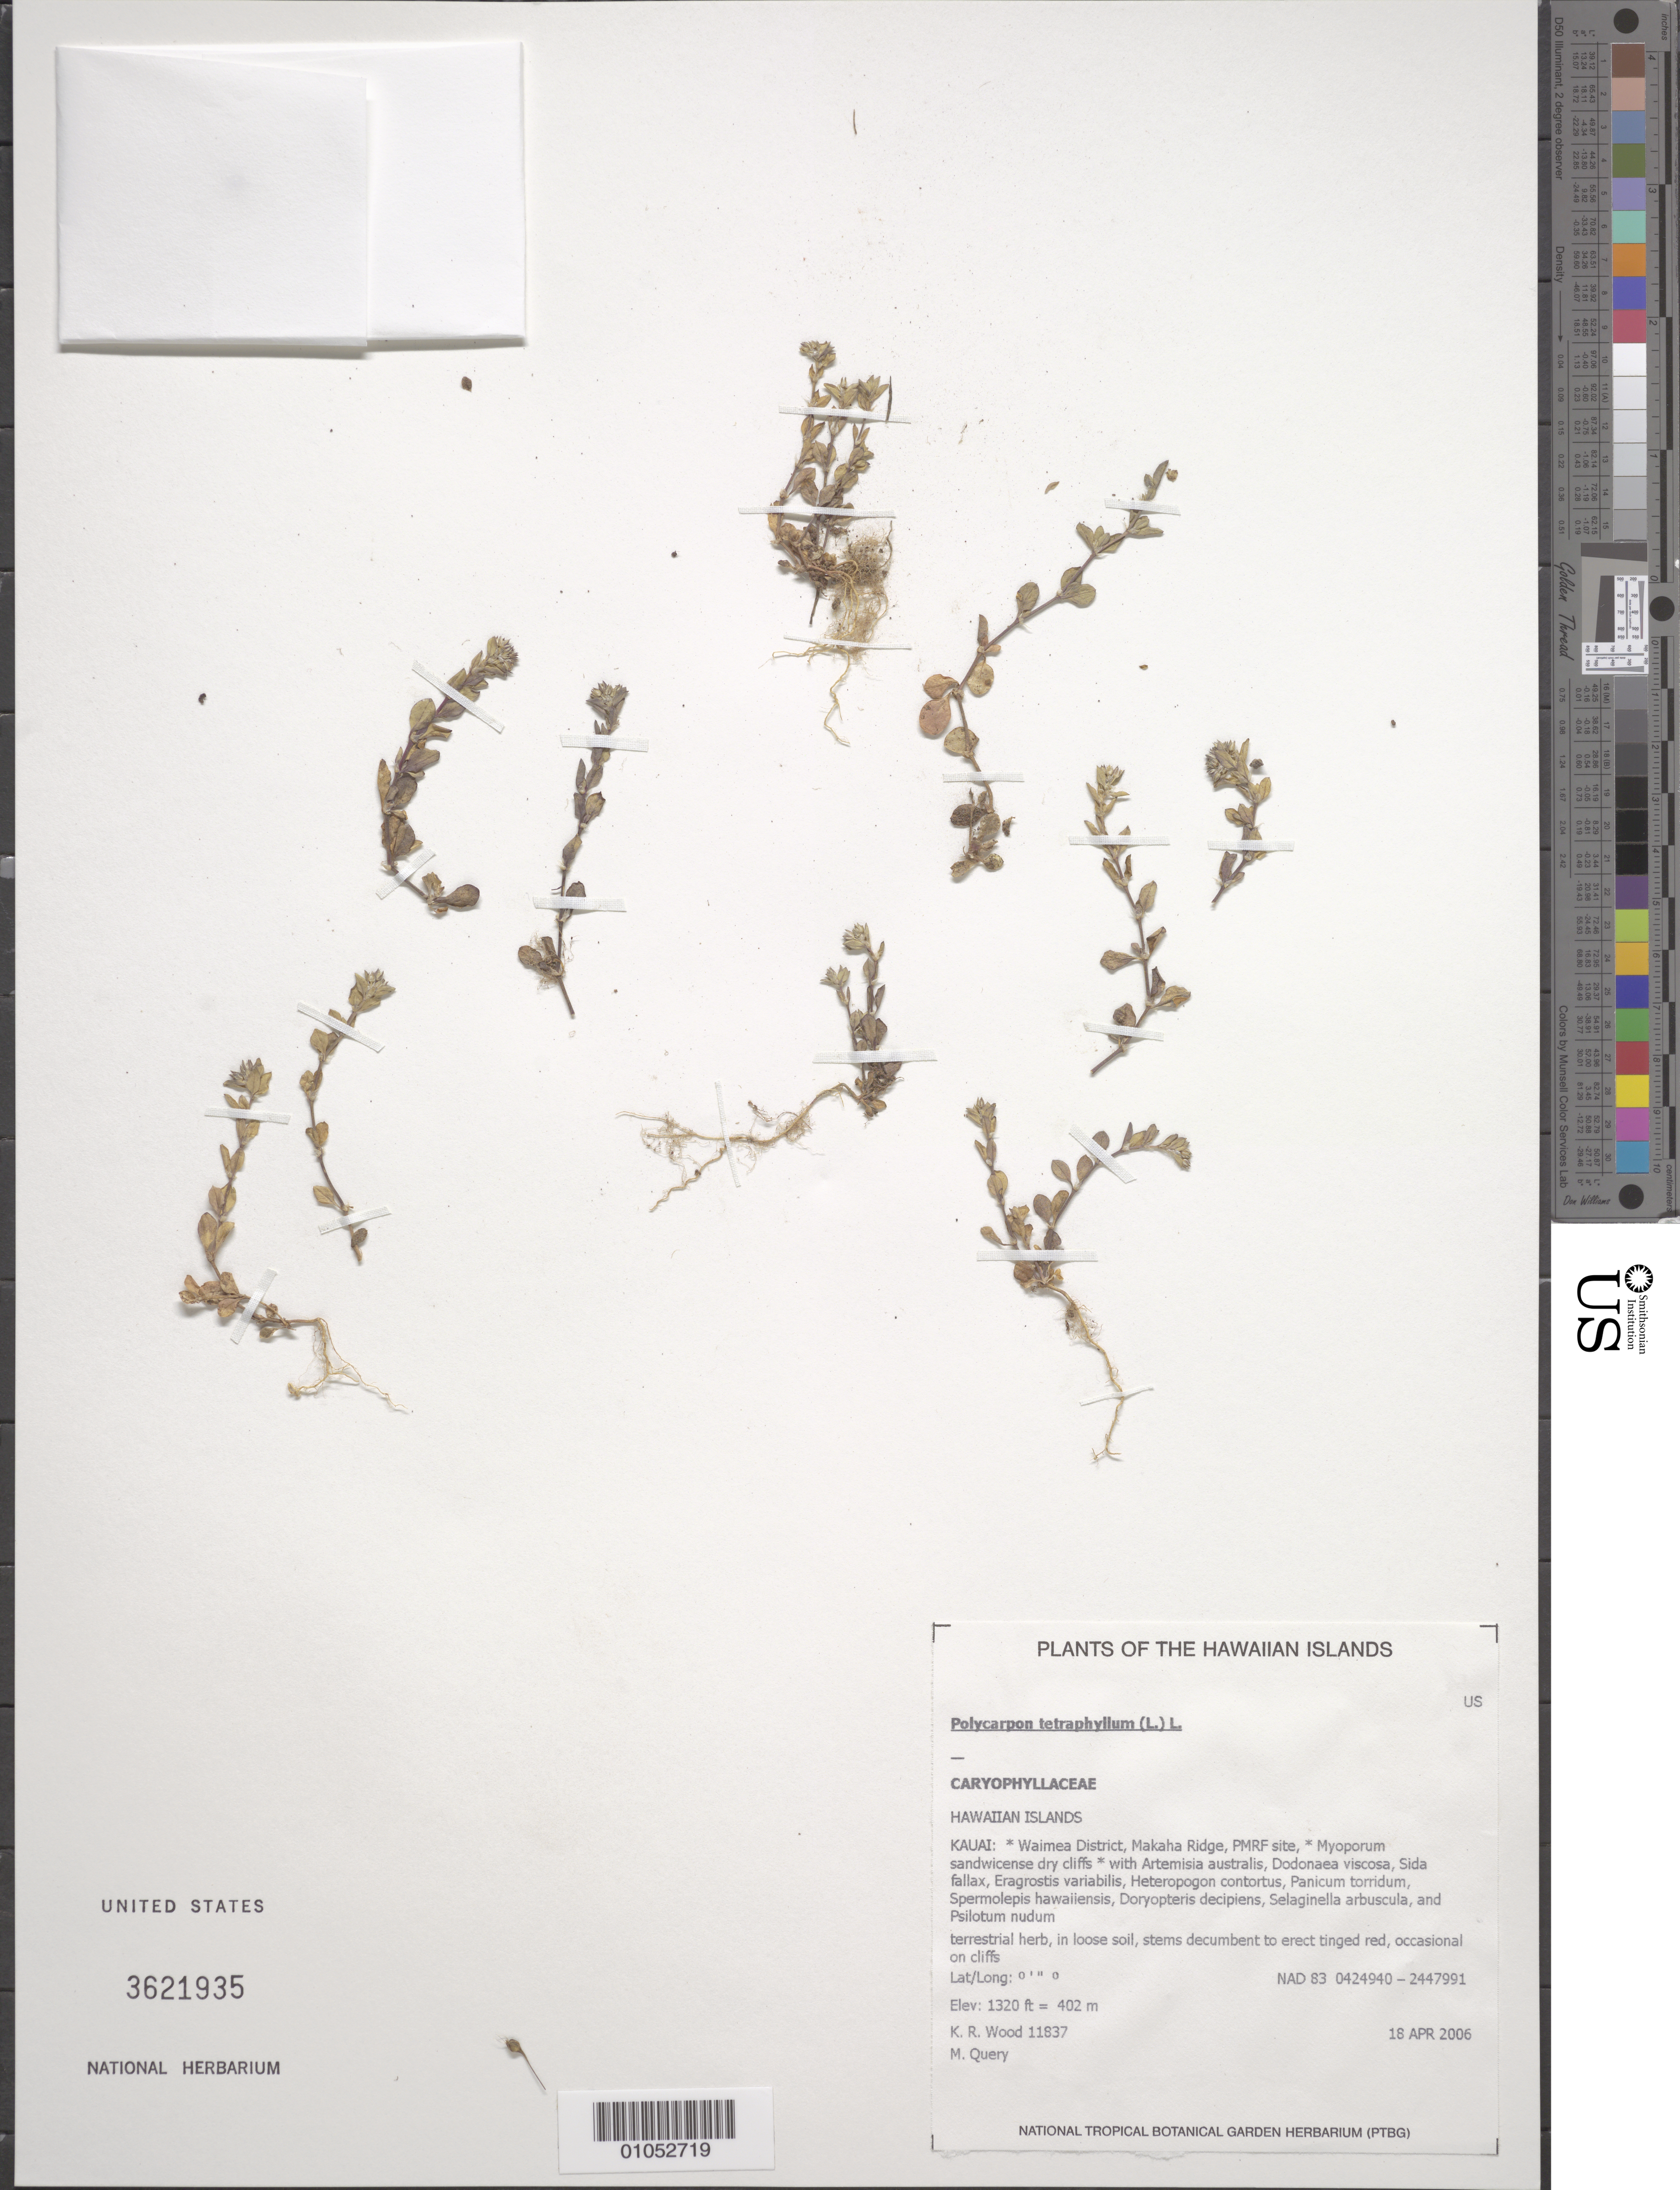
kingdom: Plantae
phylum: Tracheophyta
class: Magnoliopsida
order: Caryophyllales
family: Caryophyllaceae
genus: Polycarpon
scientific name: Polycarpon tetraphyllum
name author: (L.) L.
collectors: K. R. Wood & M. Query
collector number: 11837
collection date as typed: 18 Apr 2006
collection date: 2006-04-18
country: United States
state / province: Hawaii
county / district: Kauai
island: Kaua'i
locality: Waimea District, Makaha Ridge, PMRF site.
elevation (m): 402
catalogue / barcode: US 3621935